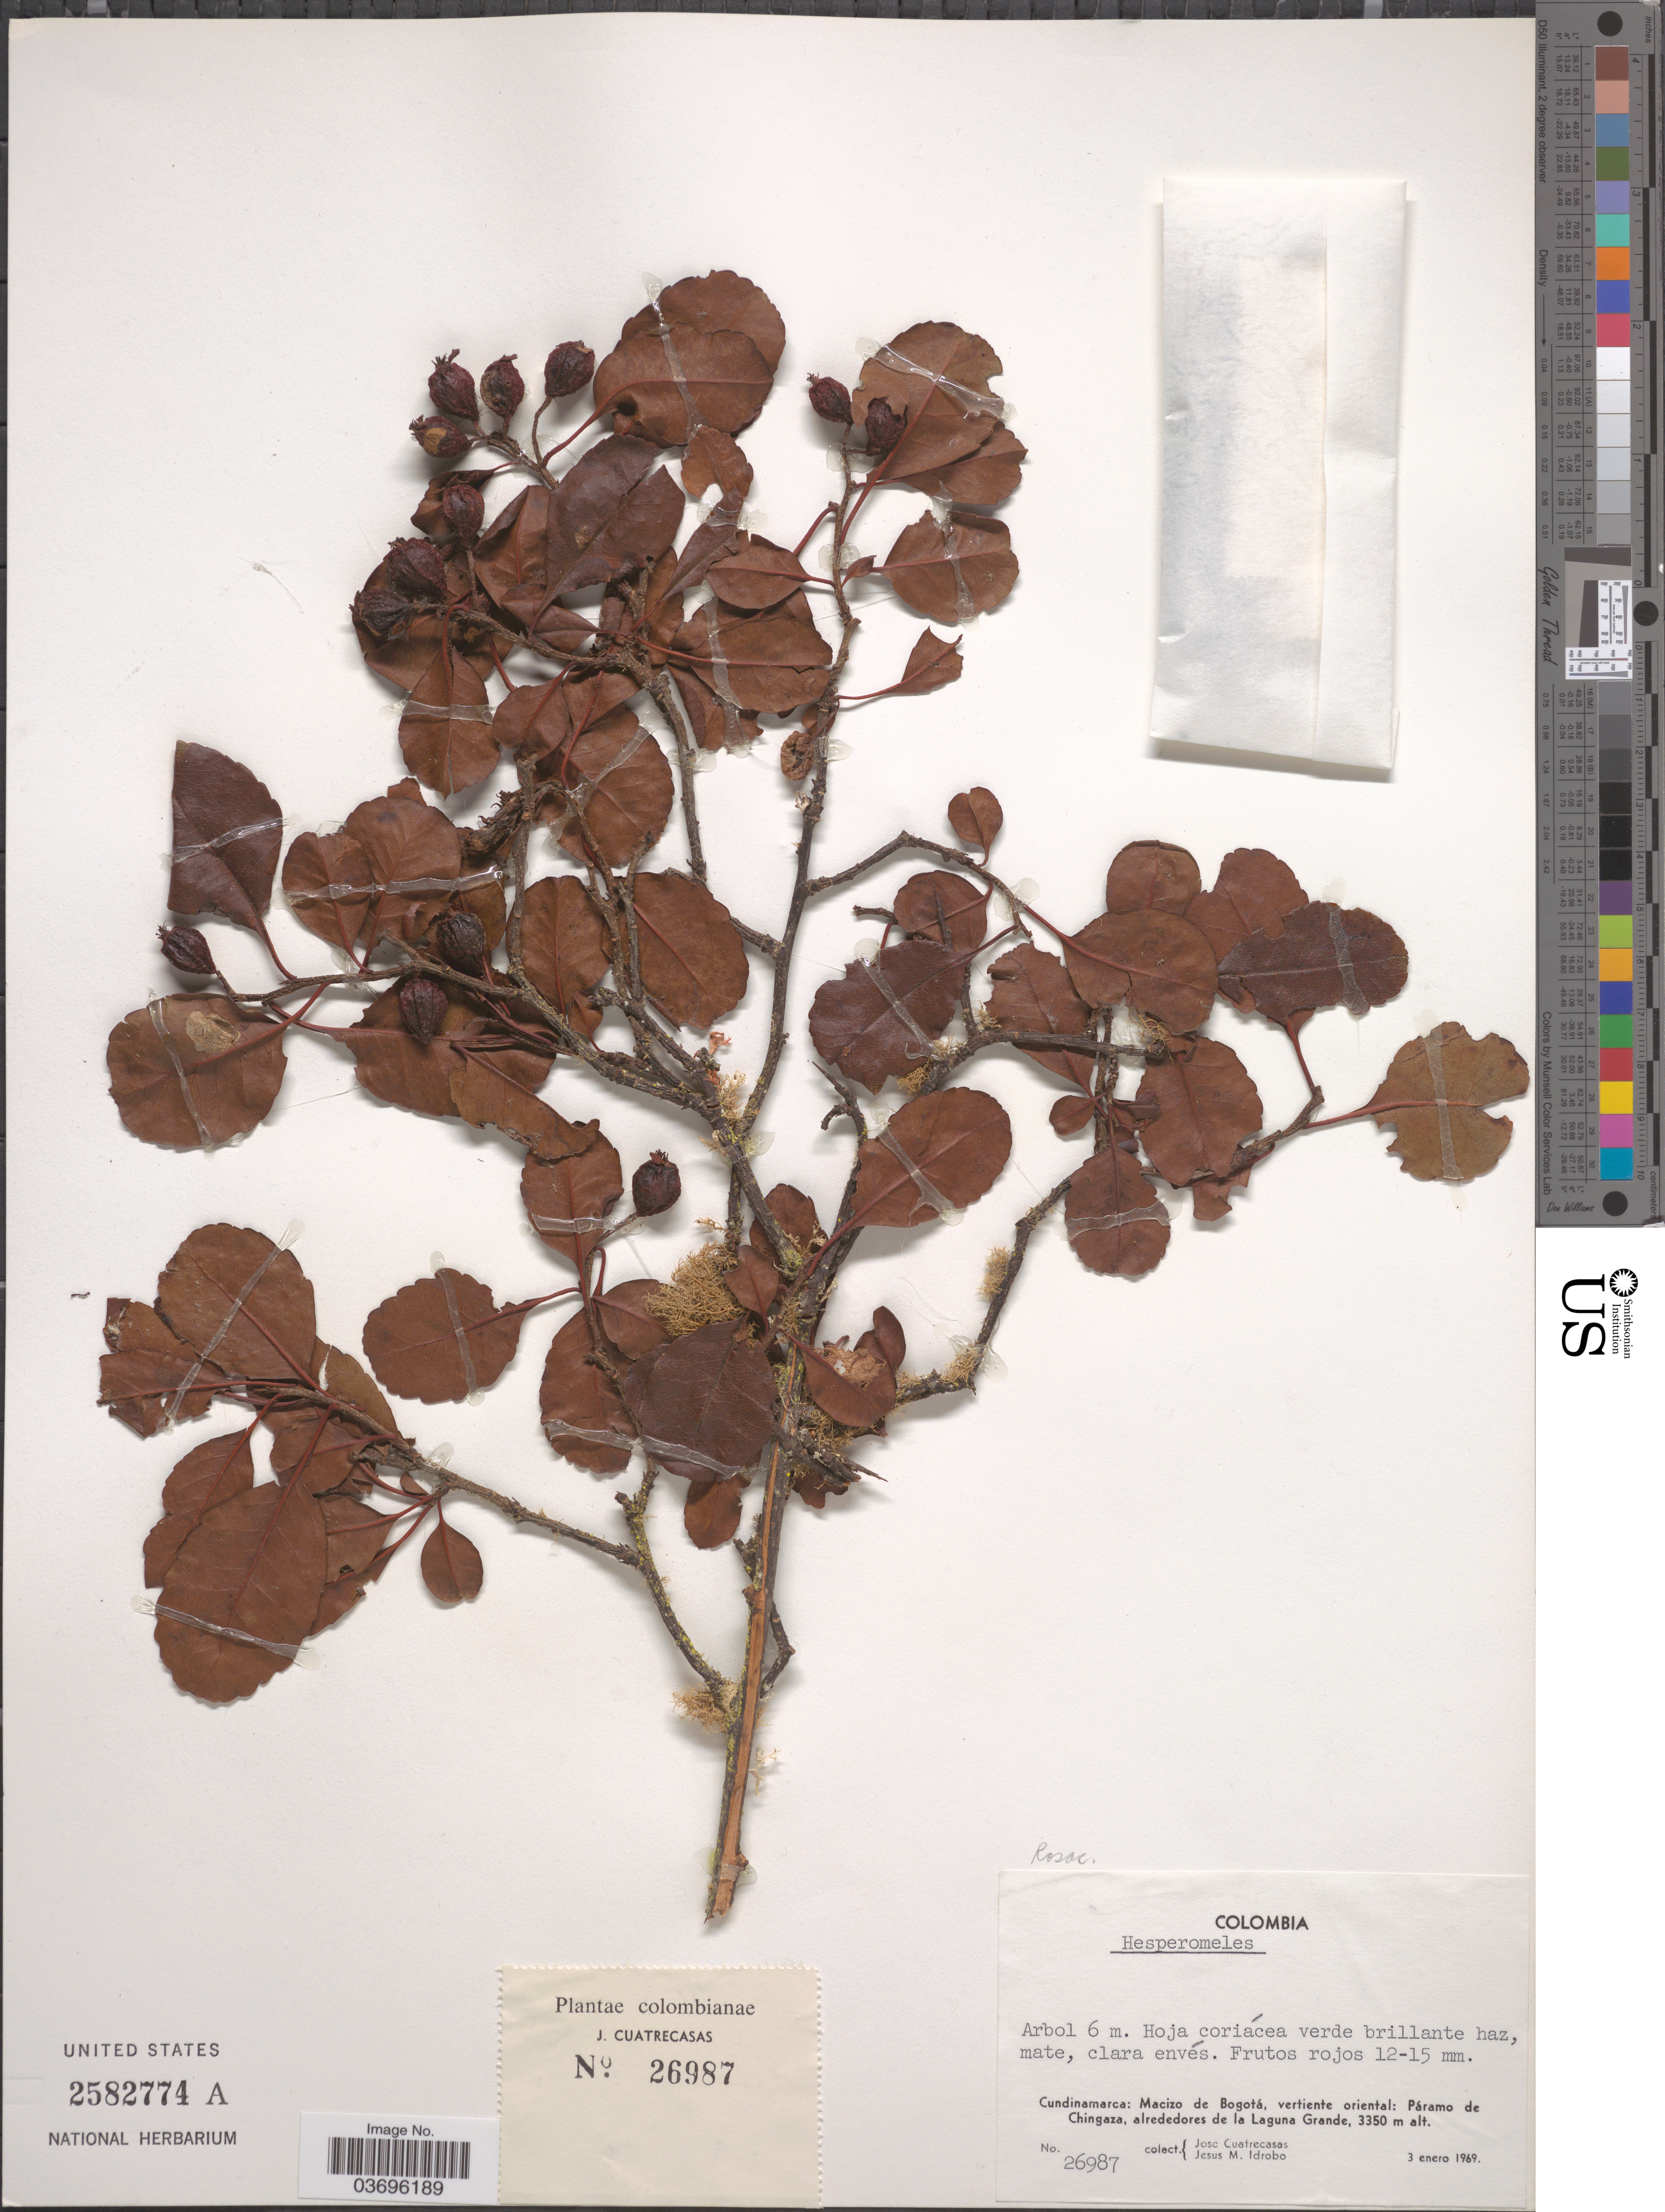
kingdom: Plantae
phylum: Tracheophyta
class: Magnoliopsida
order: Rosales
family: Rosaceae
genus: Hesperomeles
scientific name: Hesperomeles sp.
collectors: J. Cuatrecasas & J. M. Idrobo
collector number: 26987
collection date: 1969-01-03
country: Colombia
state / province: Cundinamarca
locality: Macizo de Bogotá, vertiente oriental: Páramo de Chingaza, alrededores de la Laguna Grande.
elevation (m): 3350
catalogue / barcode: US 2582774A